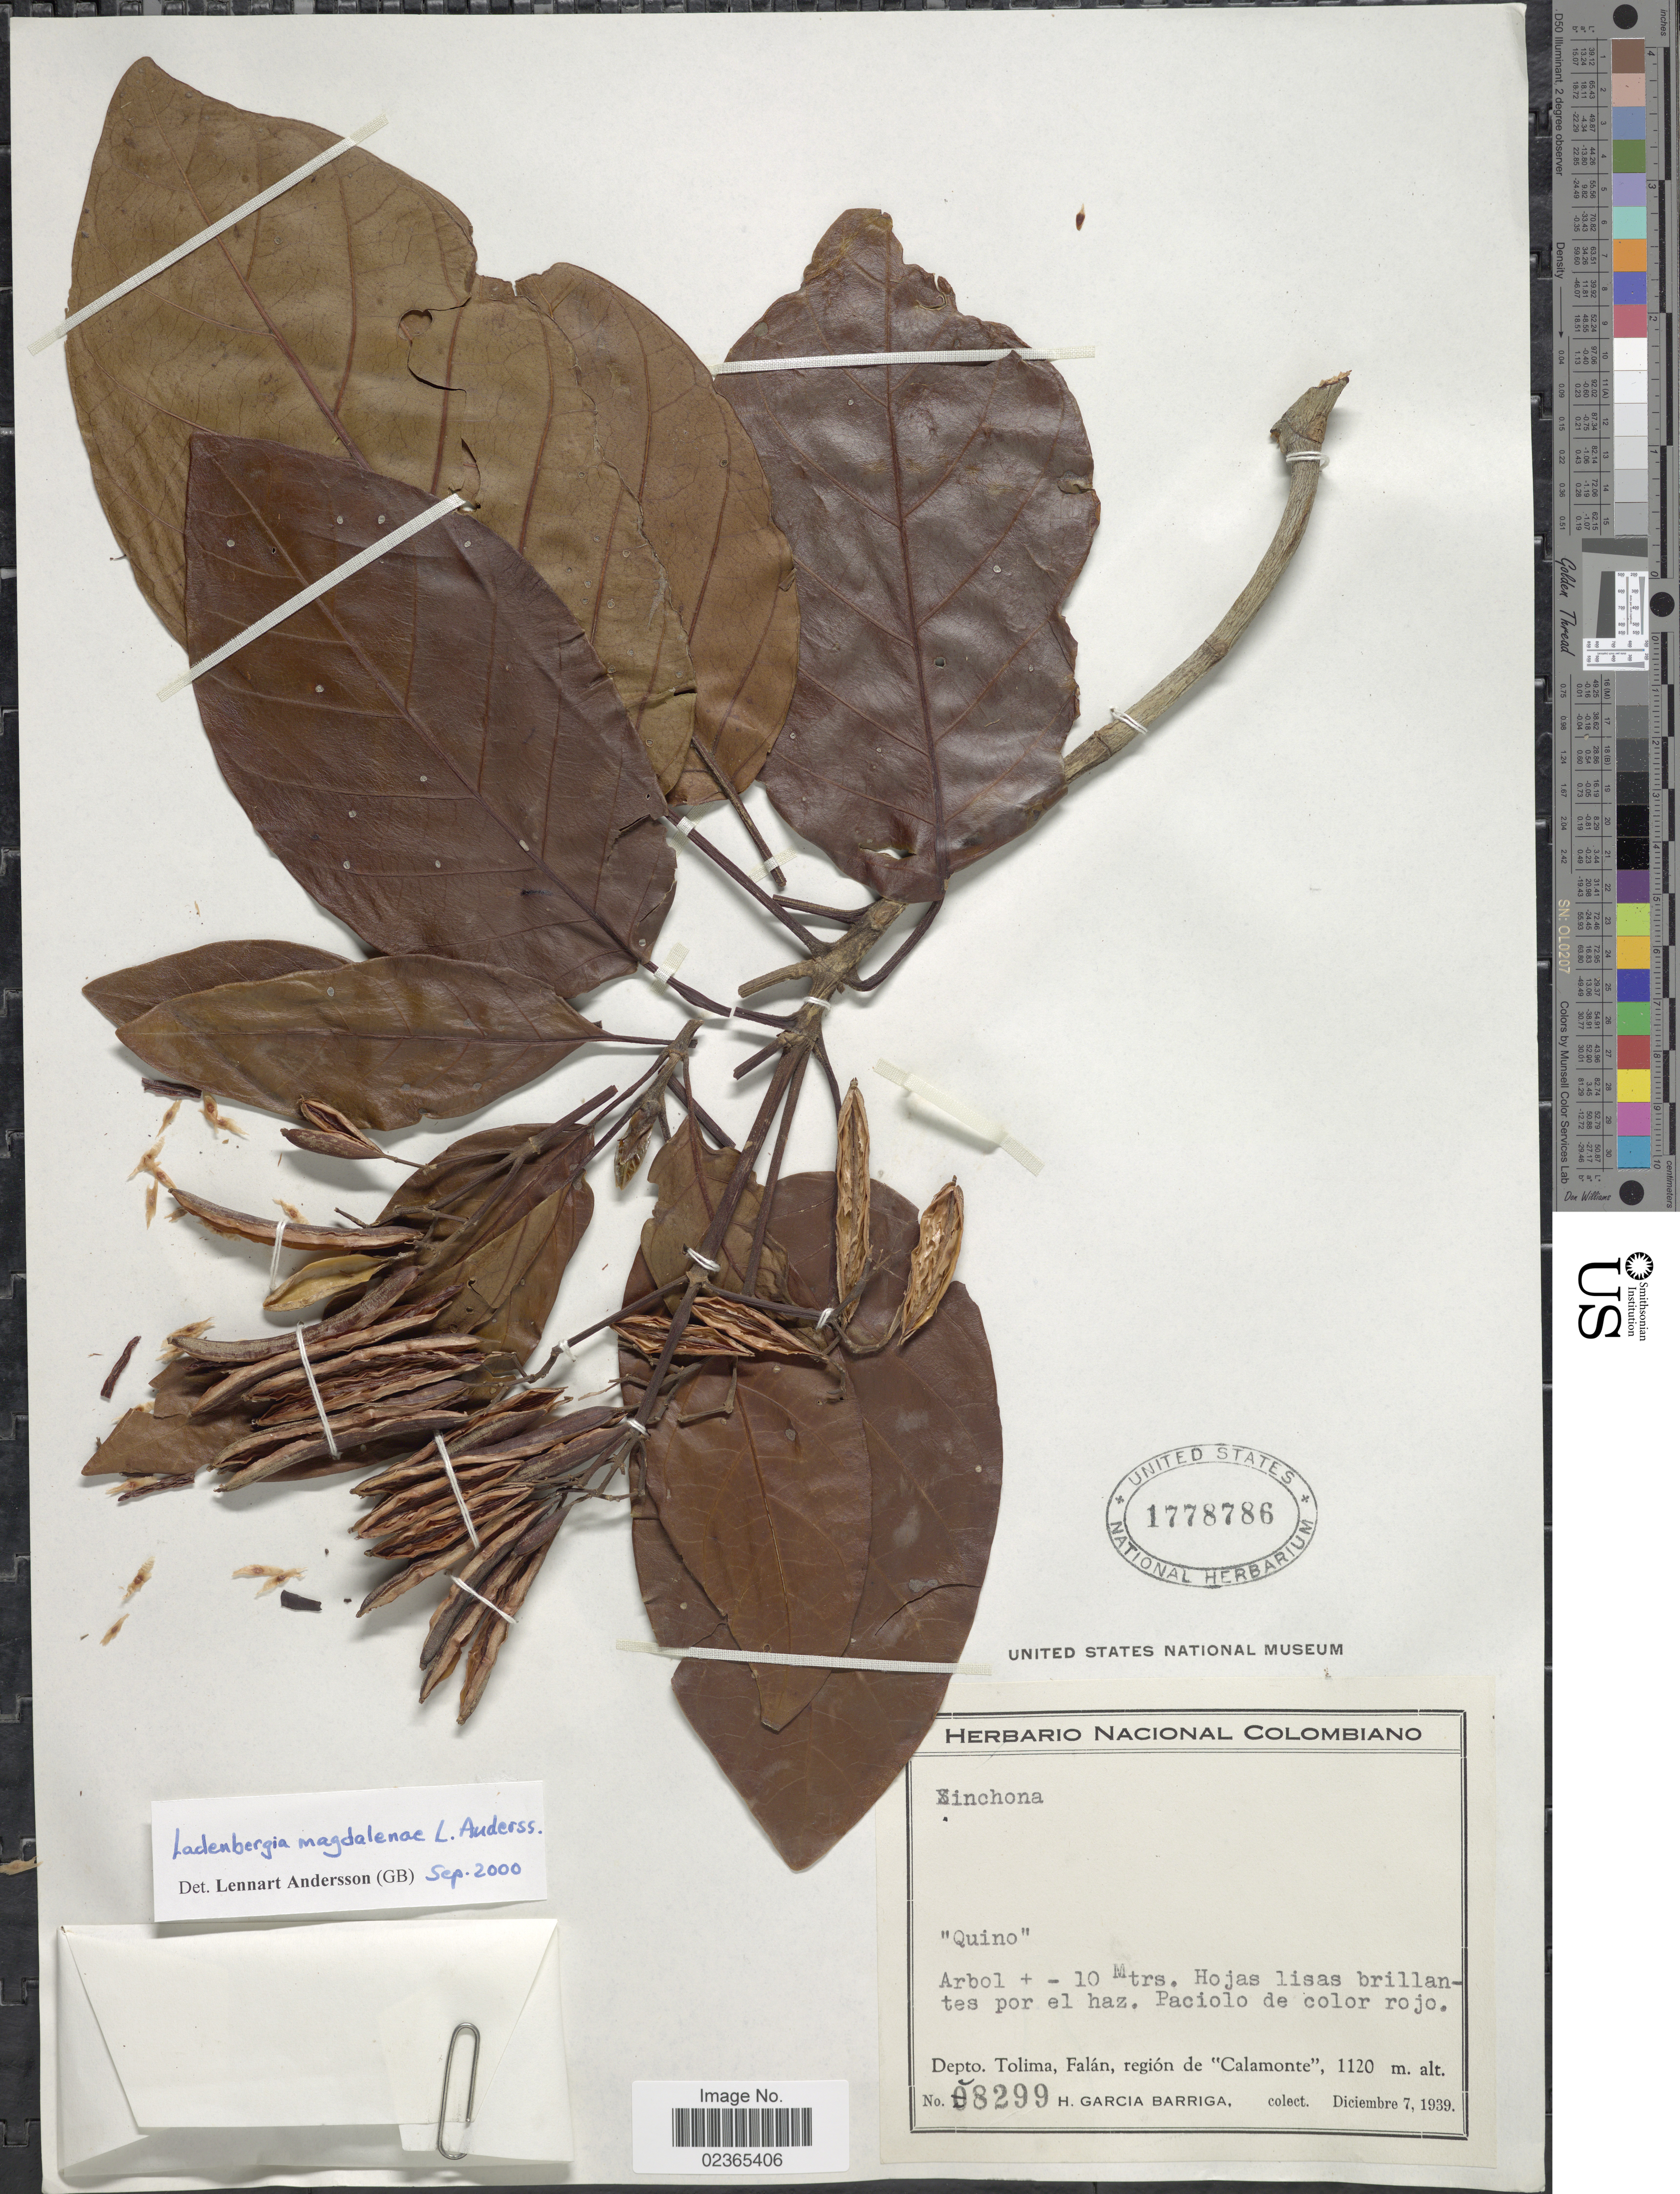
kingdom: Plantae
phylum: Tracheophyta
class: Magnoliopsida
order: Gentianales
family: Rubiaceae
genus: Ladenbergia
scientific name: Ladenbergia magdalenae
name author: L. Andersson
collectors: H. García Barriga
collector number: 8299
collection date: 1939-12-07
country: Colombia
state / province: Tolima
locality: Falan, region de "Calamonte"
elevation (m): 1120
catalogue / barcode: US 1778786